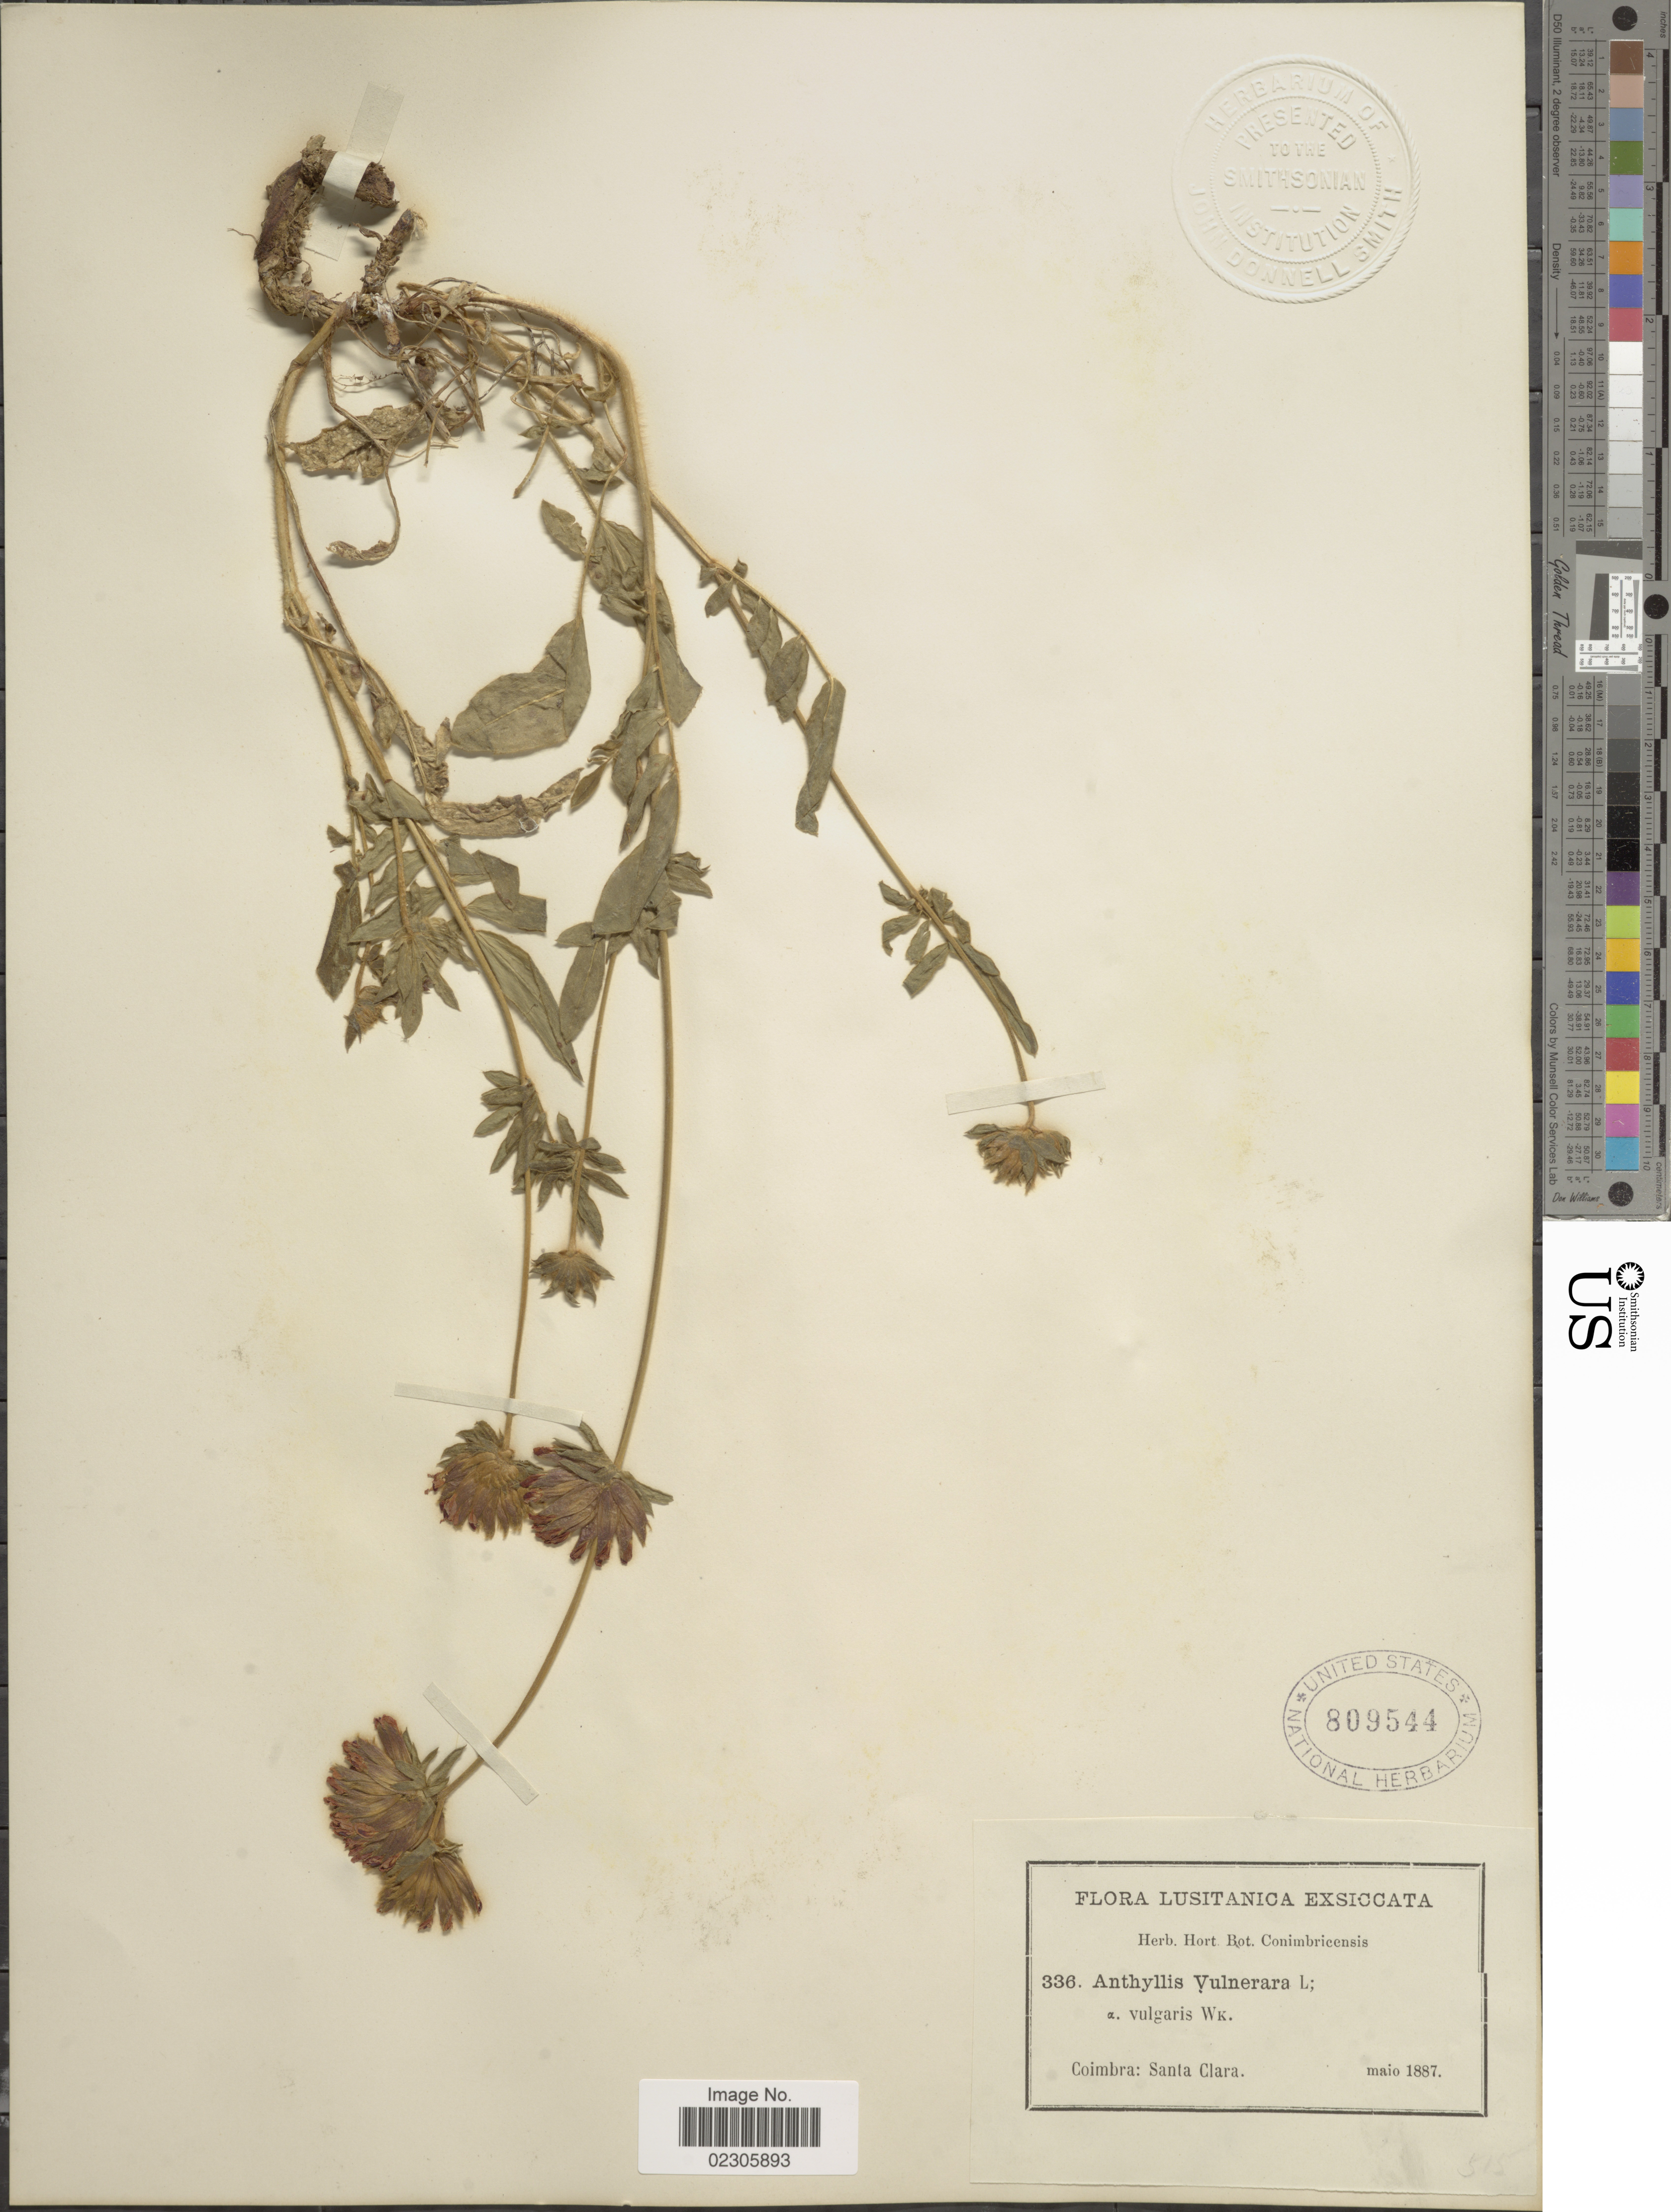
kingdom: Plantae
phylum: Tracheophyta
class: Magnoliopsida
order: Fabales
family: Fabaceae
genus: Anthyllis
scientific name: Anthyllis vulneraria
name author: L.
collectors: Ex herb. Hort Bot. Conimbricensis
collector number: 336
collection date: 1887-05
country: Portugal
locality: Santa Clara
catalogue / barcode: US 809544